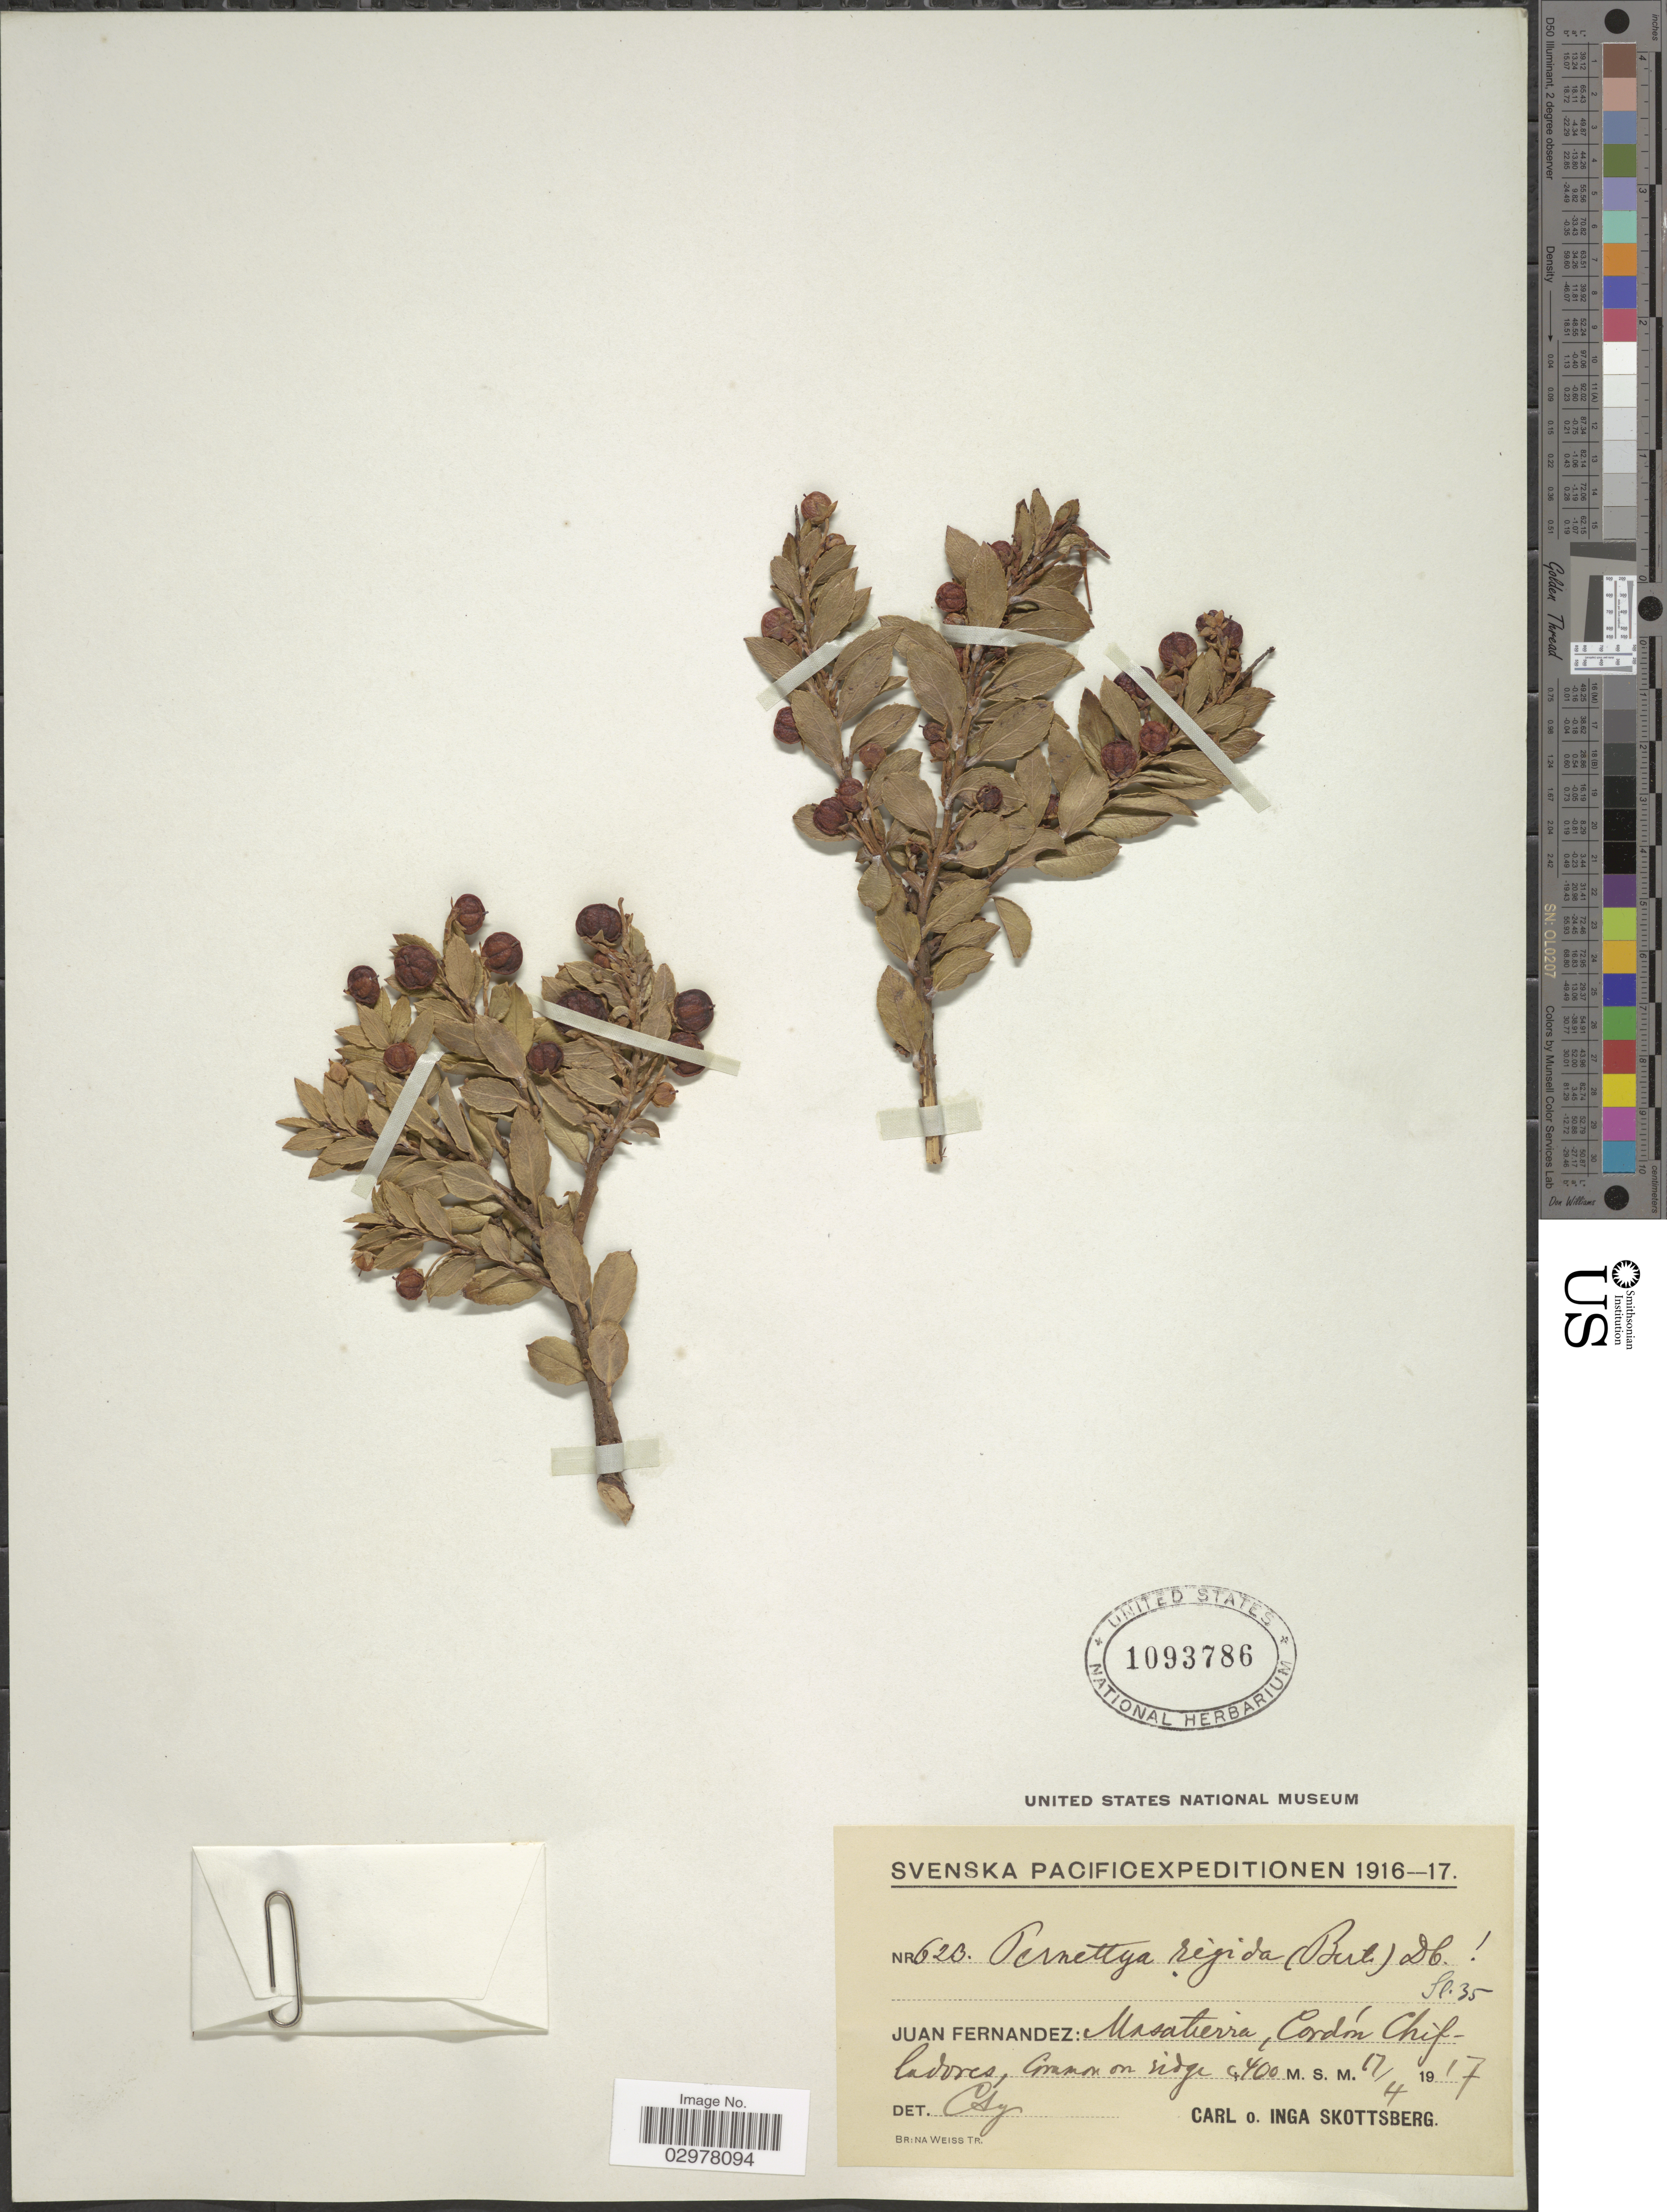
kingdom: Plantae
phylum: Tracheophyta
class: Magnoliopsida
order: Ericales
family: Ericaceae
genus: Pernettya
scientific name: Pernettya rigida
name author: (Bertero ex Colla) DC.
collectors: C. Skottsberg & I. Skottsberg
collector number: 623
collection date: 1917-04-17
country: Chile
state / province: Valparaíso (V)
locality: Juan Fernandez: Masatierra, Cordón Cordon Chifladores.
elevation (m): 400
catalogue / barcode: US 1093786